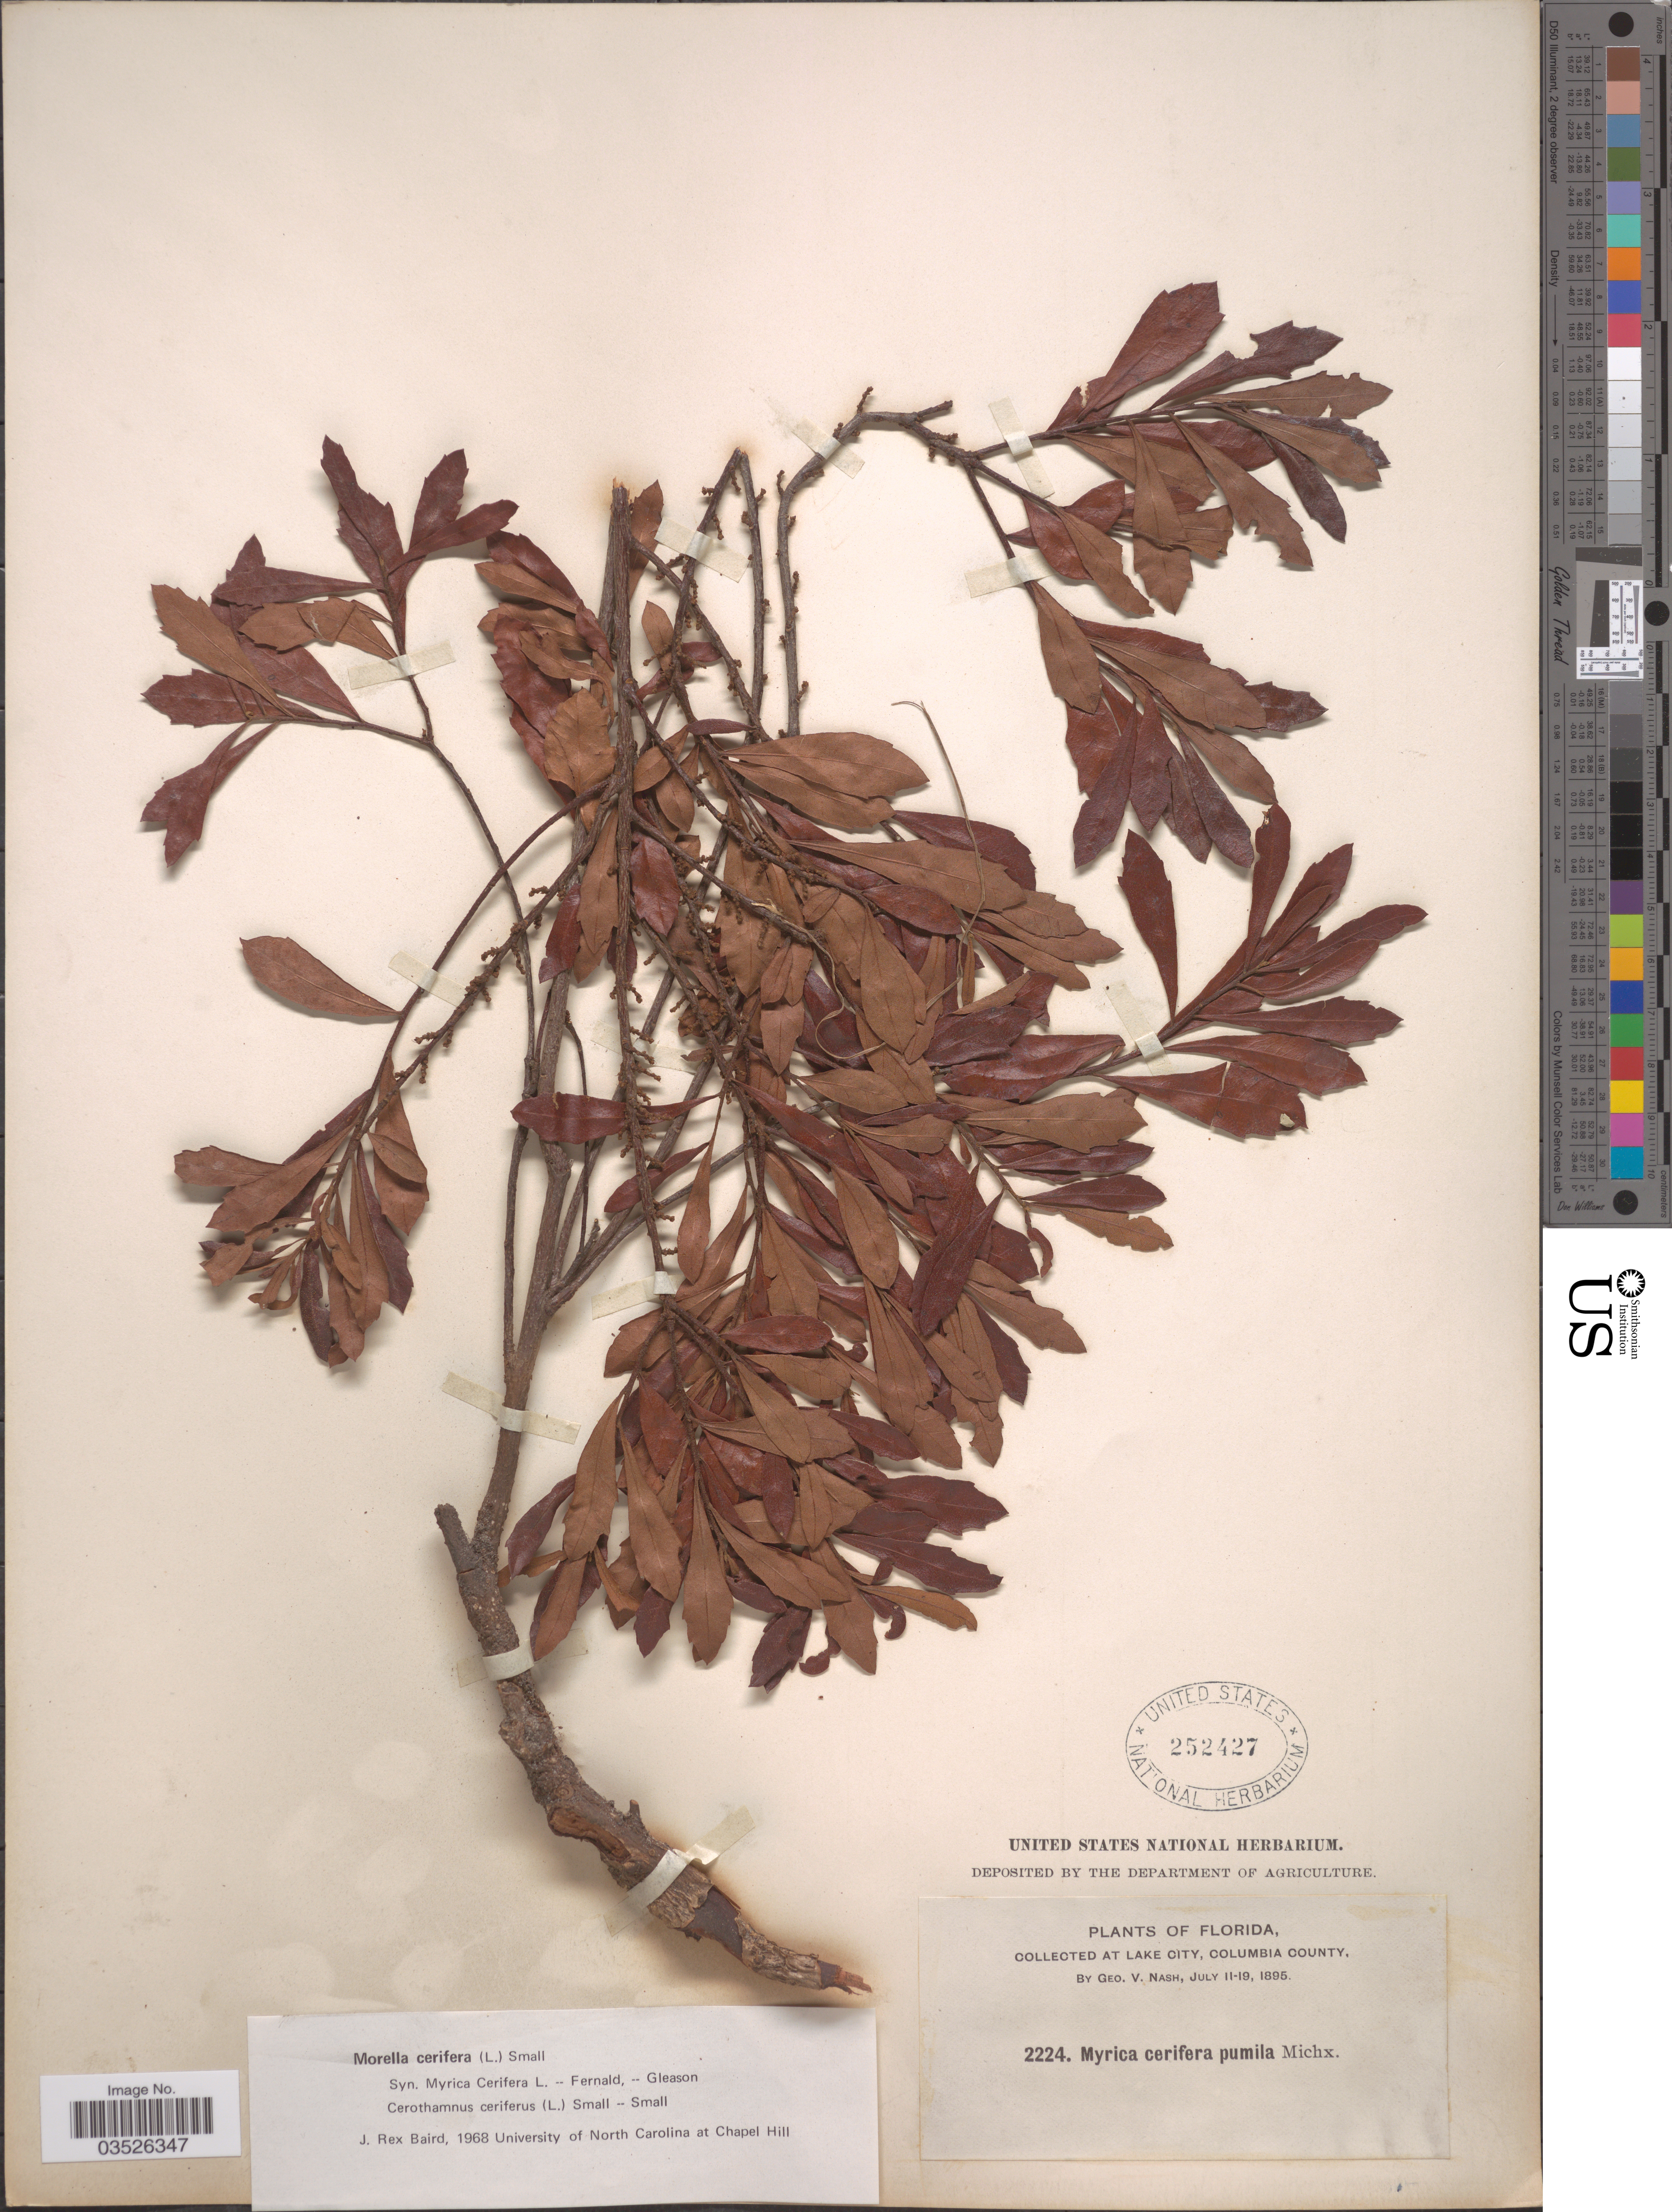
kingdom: Plantae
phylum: Tracheophyta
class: Magnoliopsida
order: Fagales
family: Myricaceae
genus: Morella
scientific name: Morella pumila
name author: (Michx.) Small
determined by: Strong, Mark T., (BOT), Smithsonian Institution - National Museum of Natural History (UNITED STATES)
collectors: G. V. Nash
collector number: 2224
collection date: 1895-07-11/1895-07-19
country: United States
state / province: Florida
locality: At Lake City, Columbia County.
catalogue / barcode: US 252427